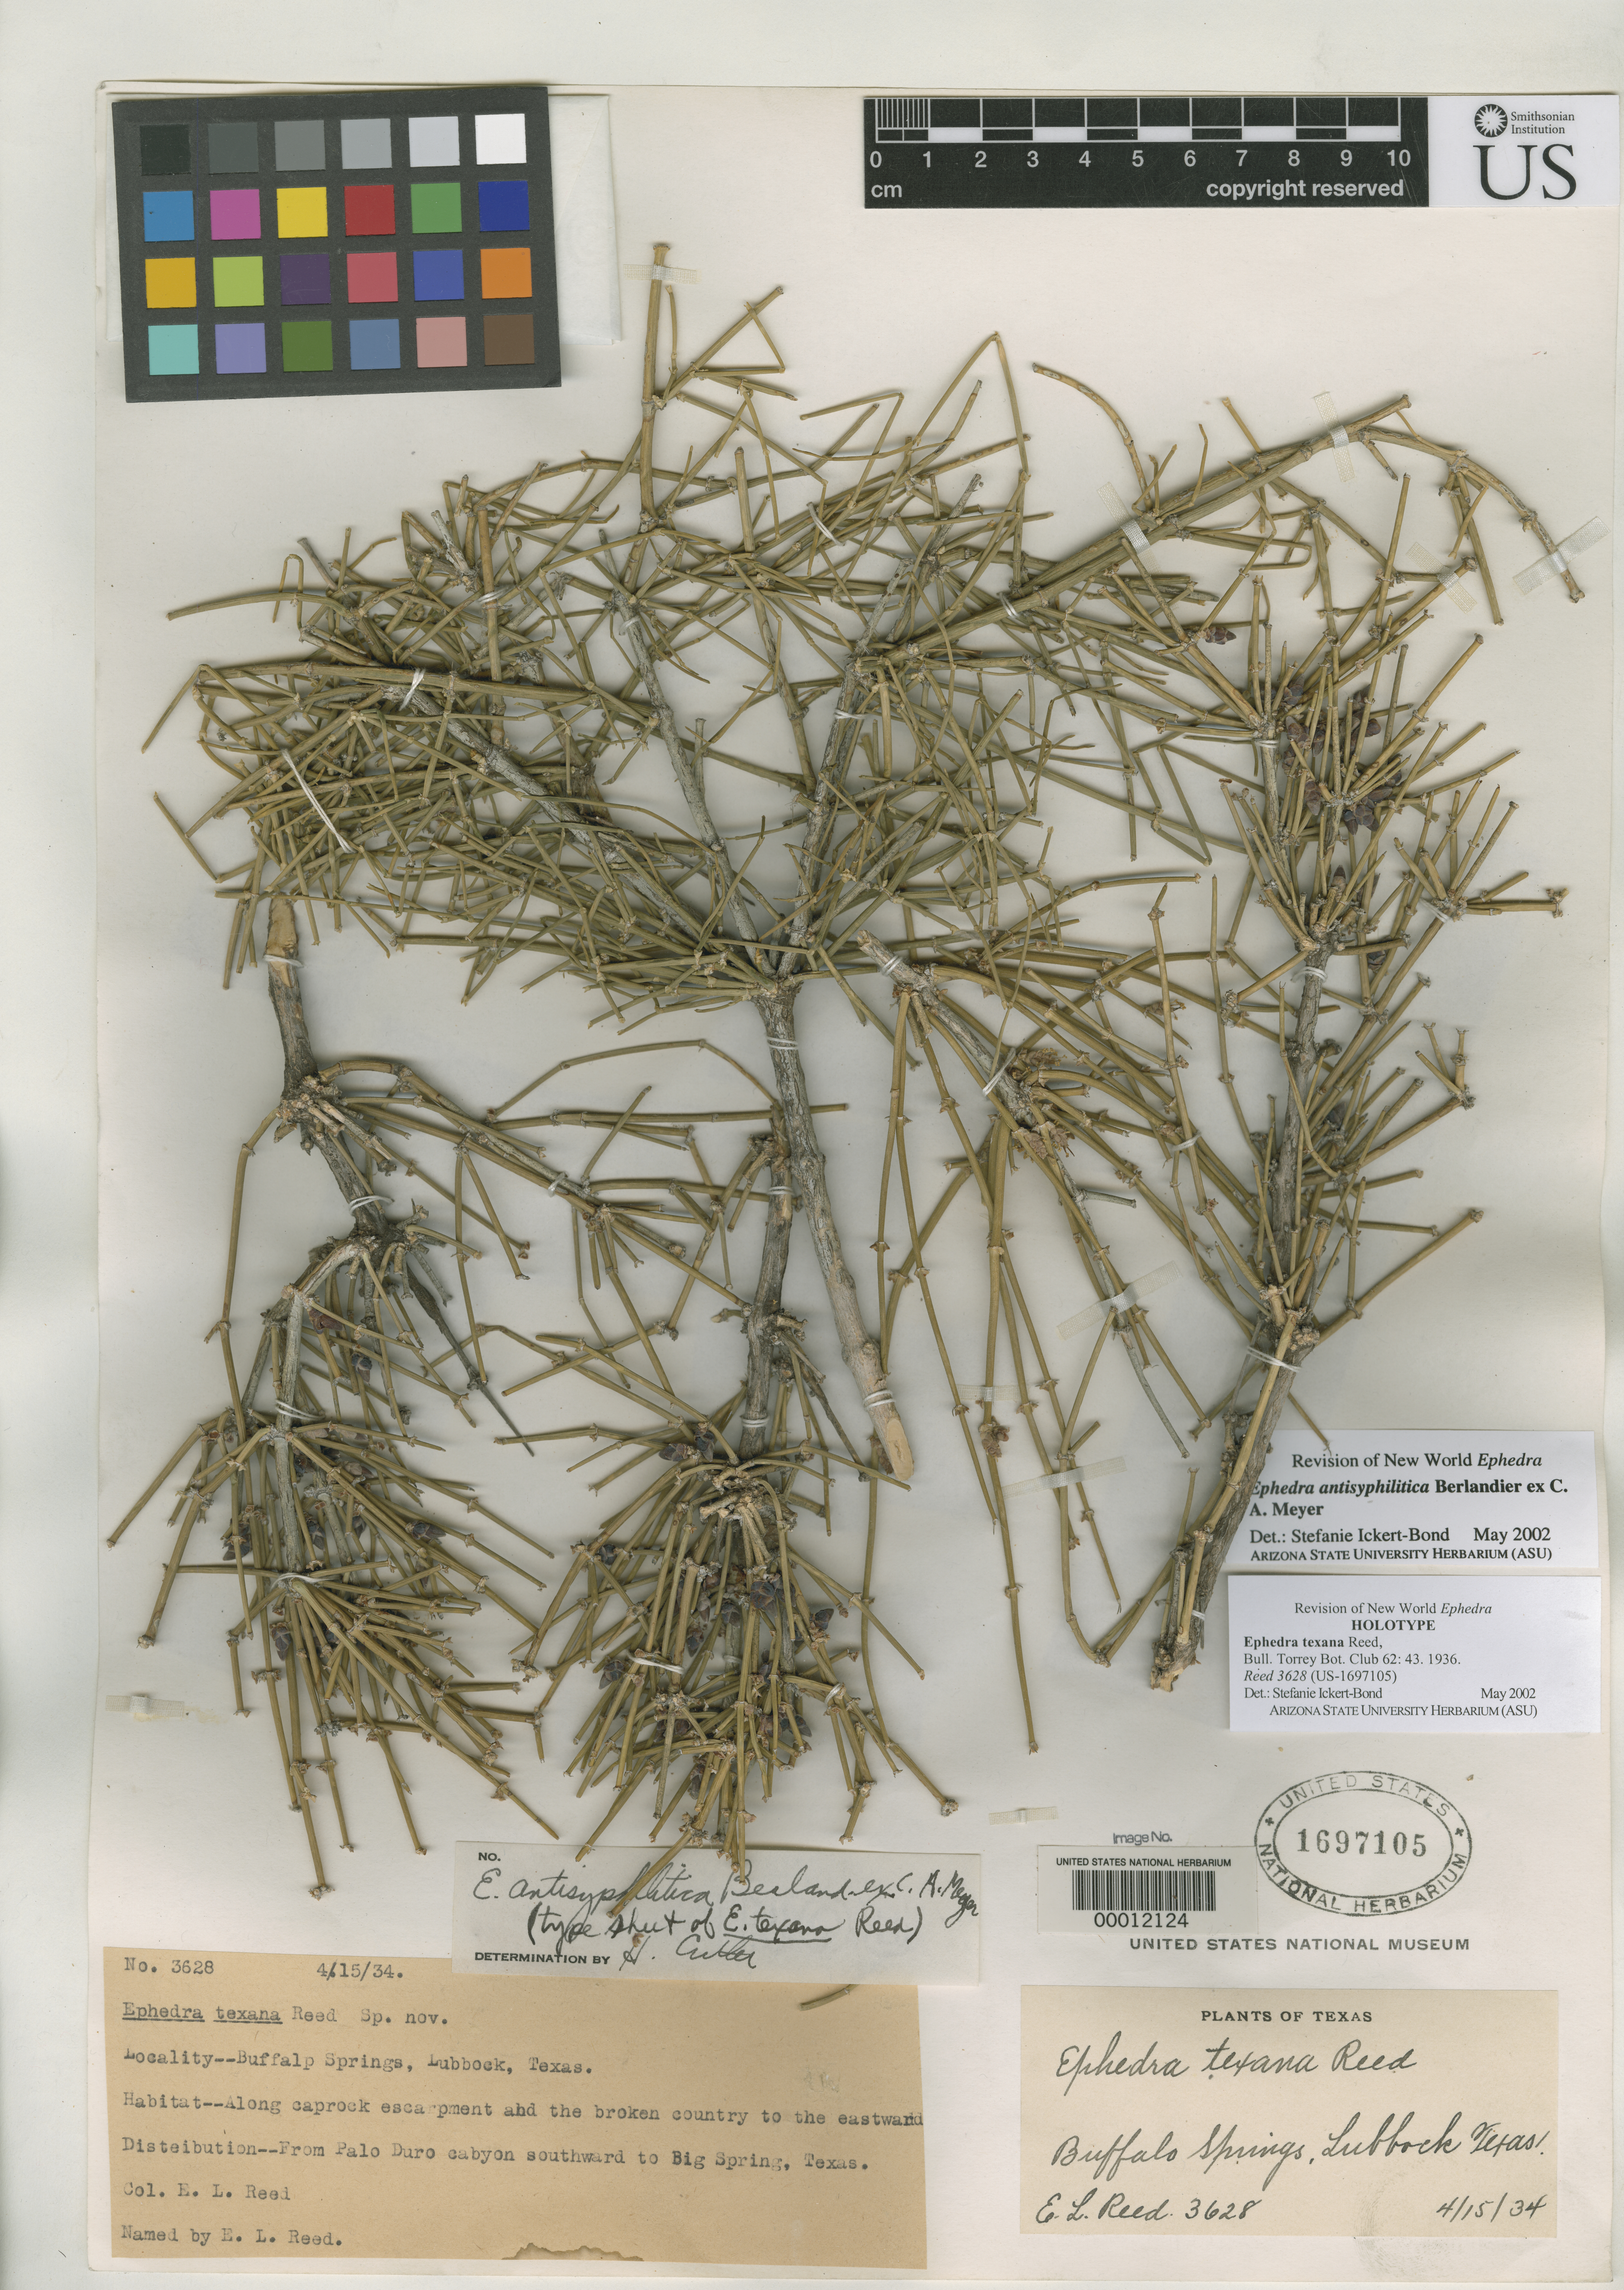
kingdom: Plantae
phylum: Tracheophyta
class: Gnetopsida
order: Ephedrales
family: Ephedraceae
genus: Ephedra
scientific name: Ephedra texana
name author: E.L. Reed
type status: Holotype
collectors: E. Reed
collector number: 3628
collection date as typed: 15 Apr 1934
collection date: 1934-04-15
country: United States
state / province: Texas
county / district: Lubbock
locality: Buffalo Springs, Lubbock.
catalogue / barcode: US 1697105